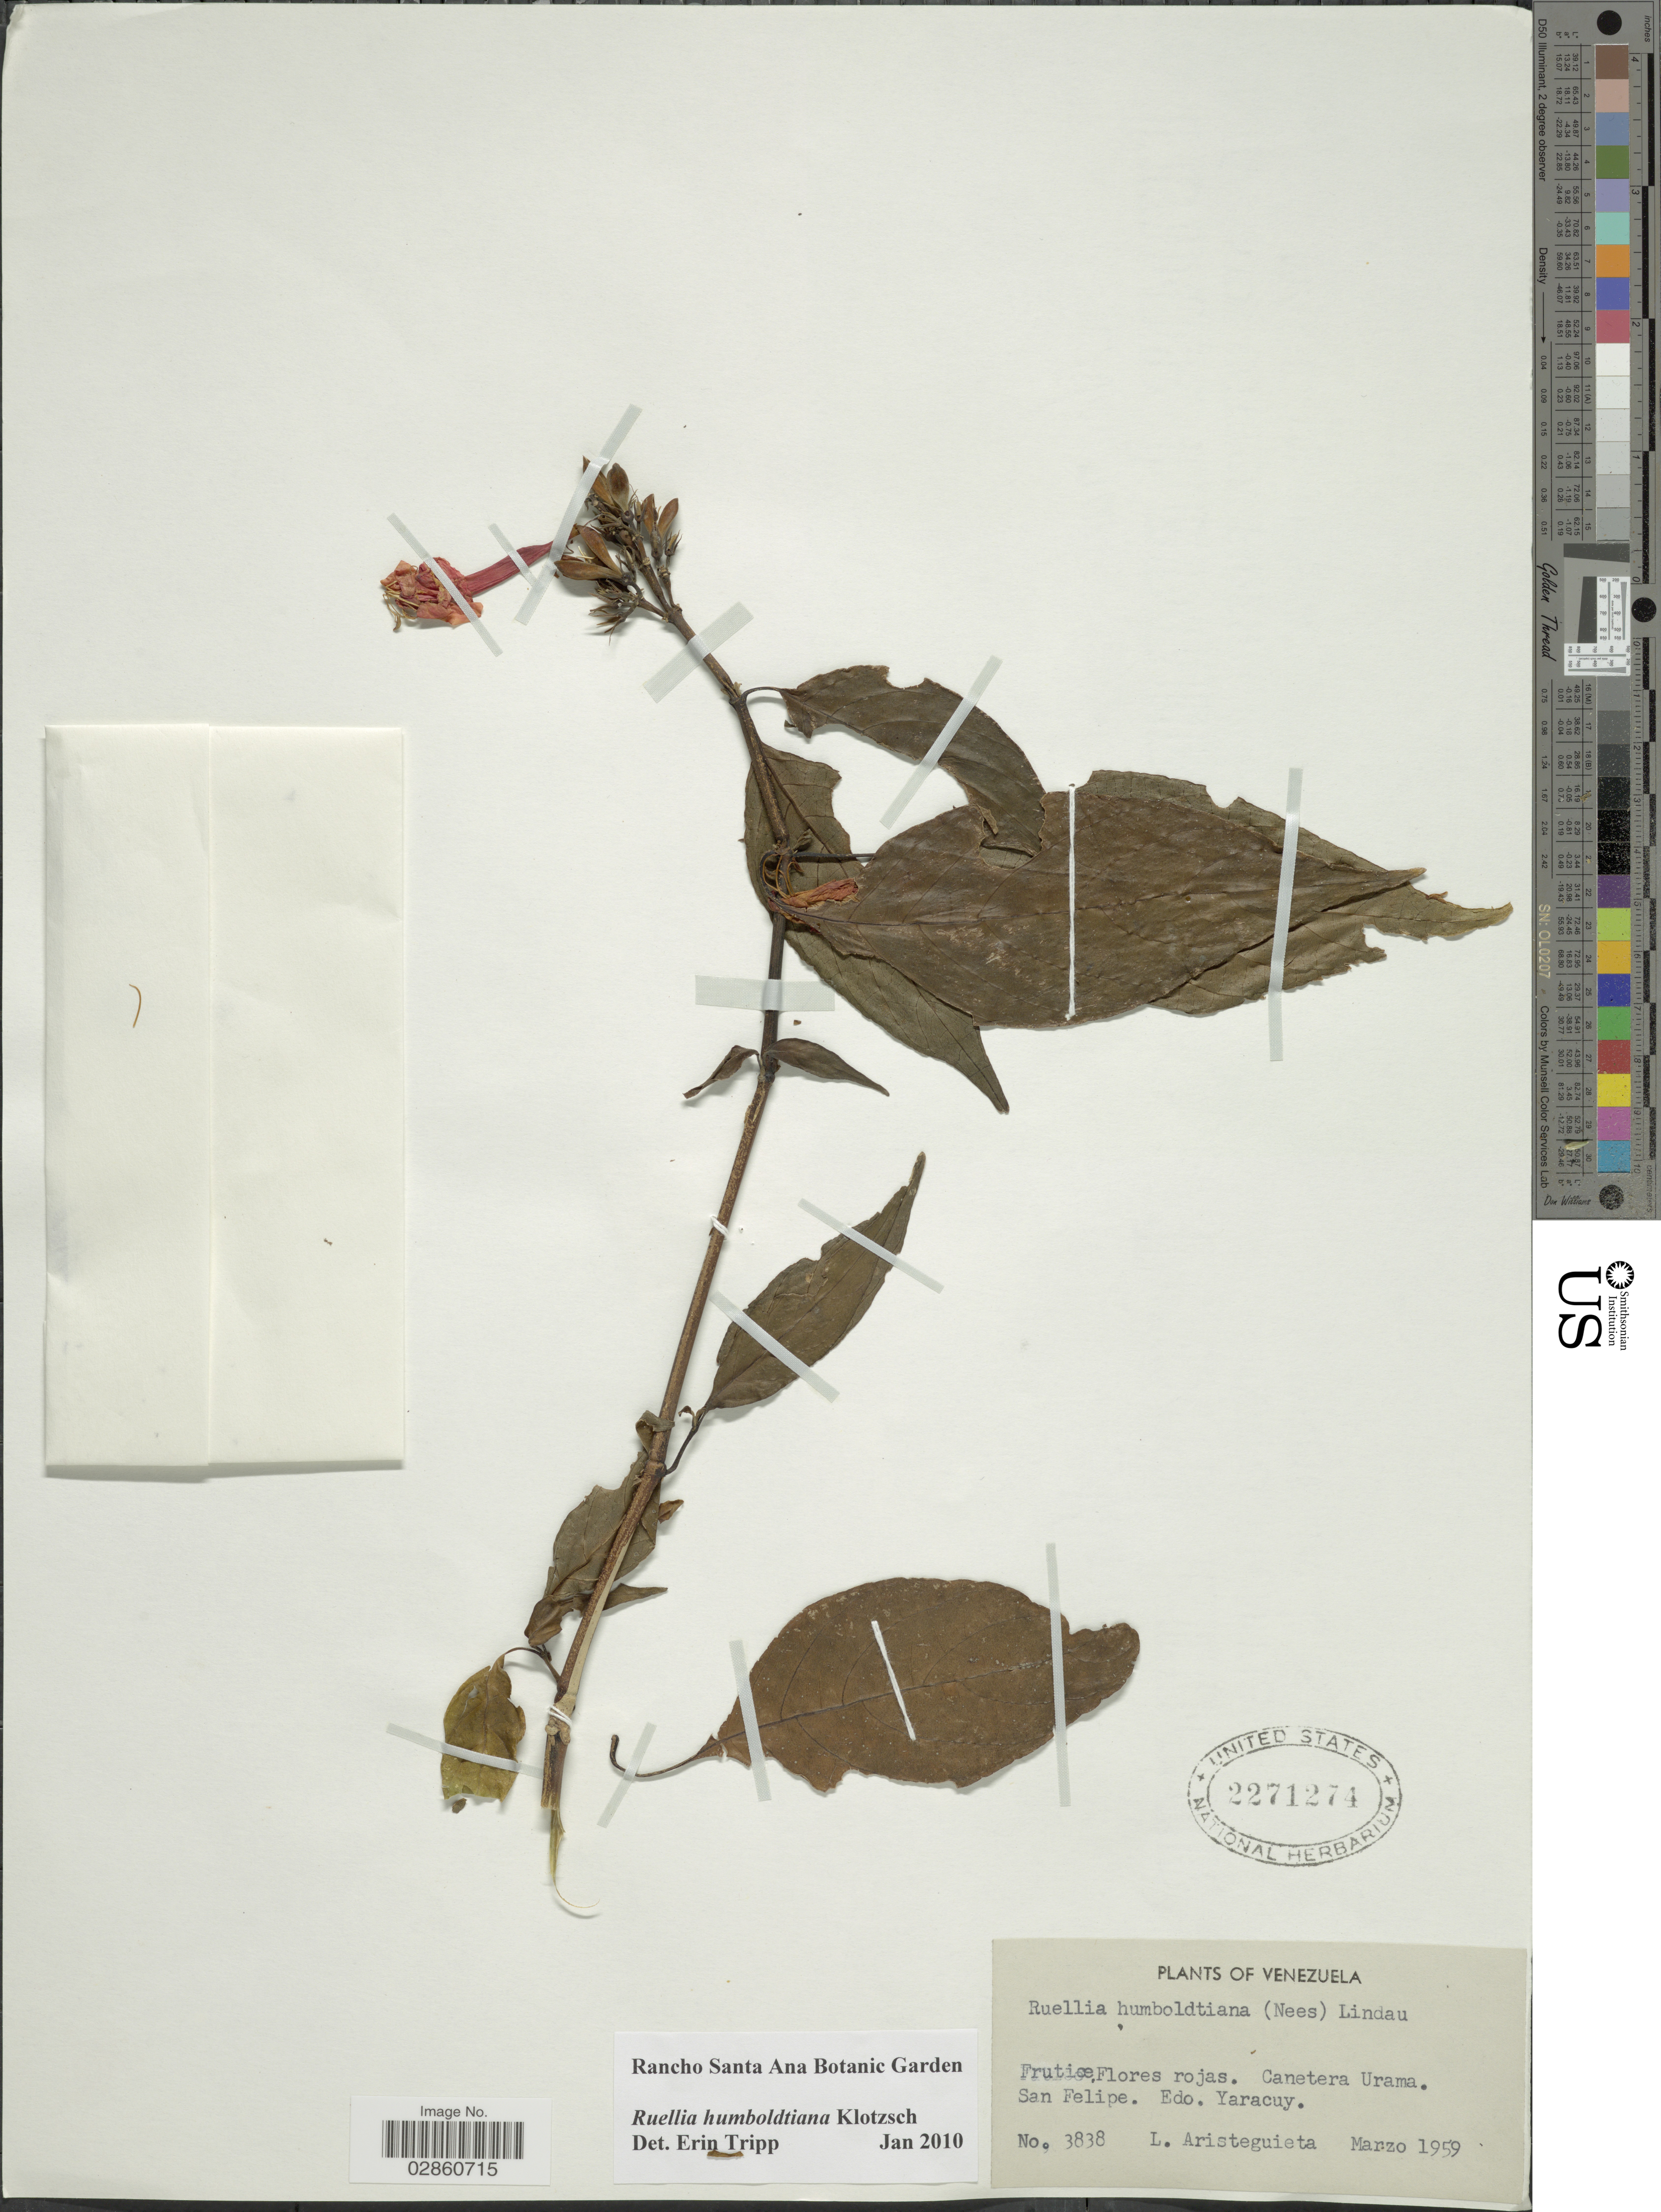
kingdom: Plantae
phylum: Tracheophyta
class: Magnoliopsida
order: Lamiales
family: Acanthaceae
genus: Ruellia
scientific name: Ruellia humboldtiana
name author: (Nees) Lindau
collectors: L. Aristeguieta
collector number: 3838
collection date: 1959-03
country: Venezuela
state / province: Yaracuy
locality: Canetera Urama. San Felipe. Edo. Yaracuy.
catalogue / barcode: US 2271274